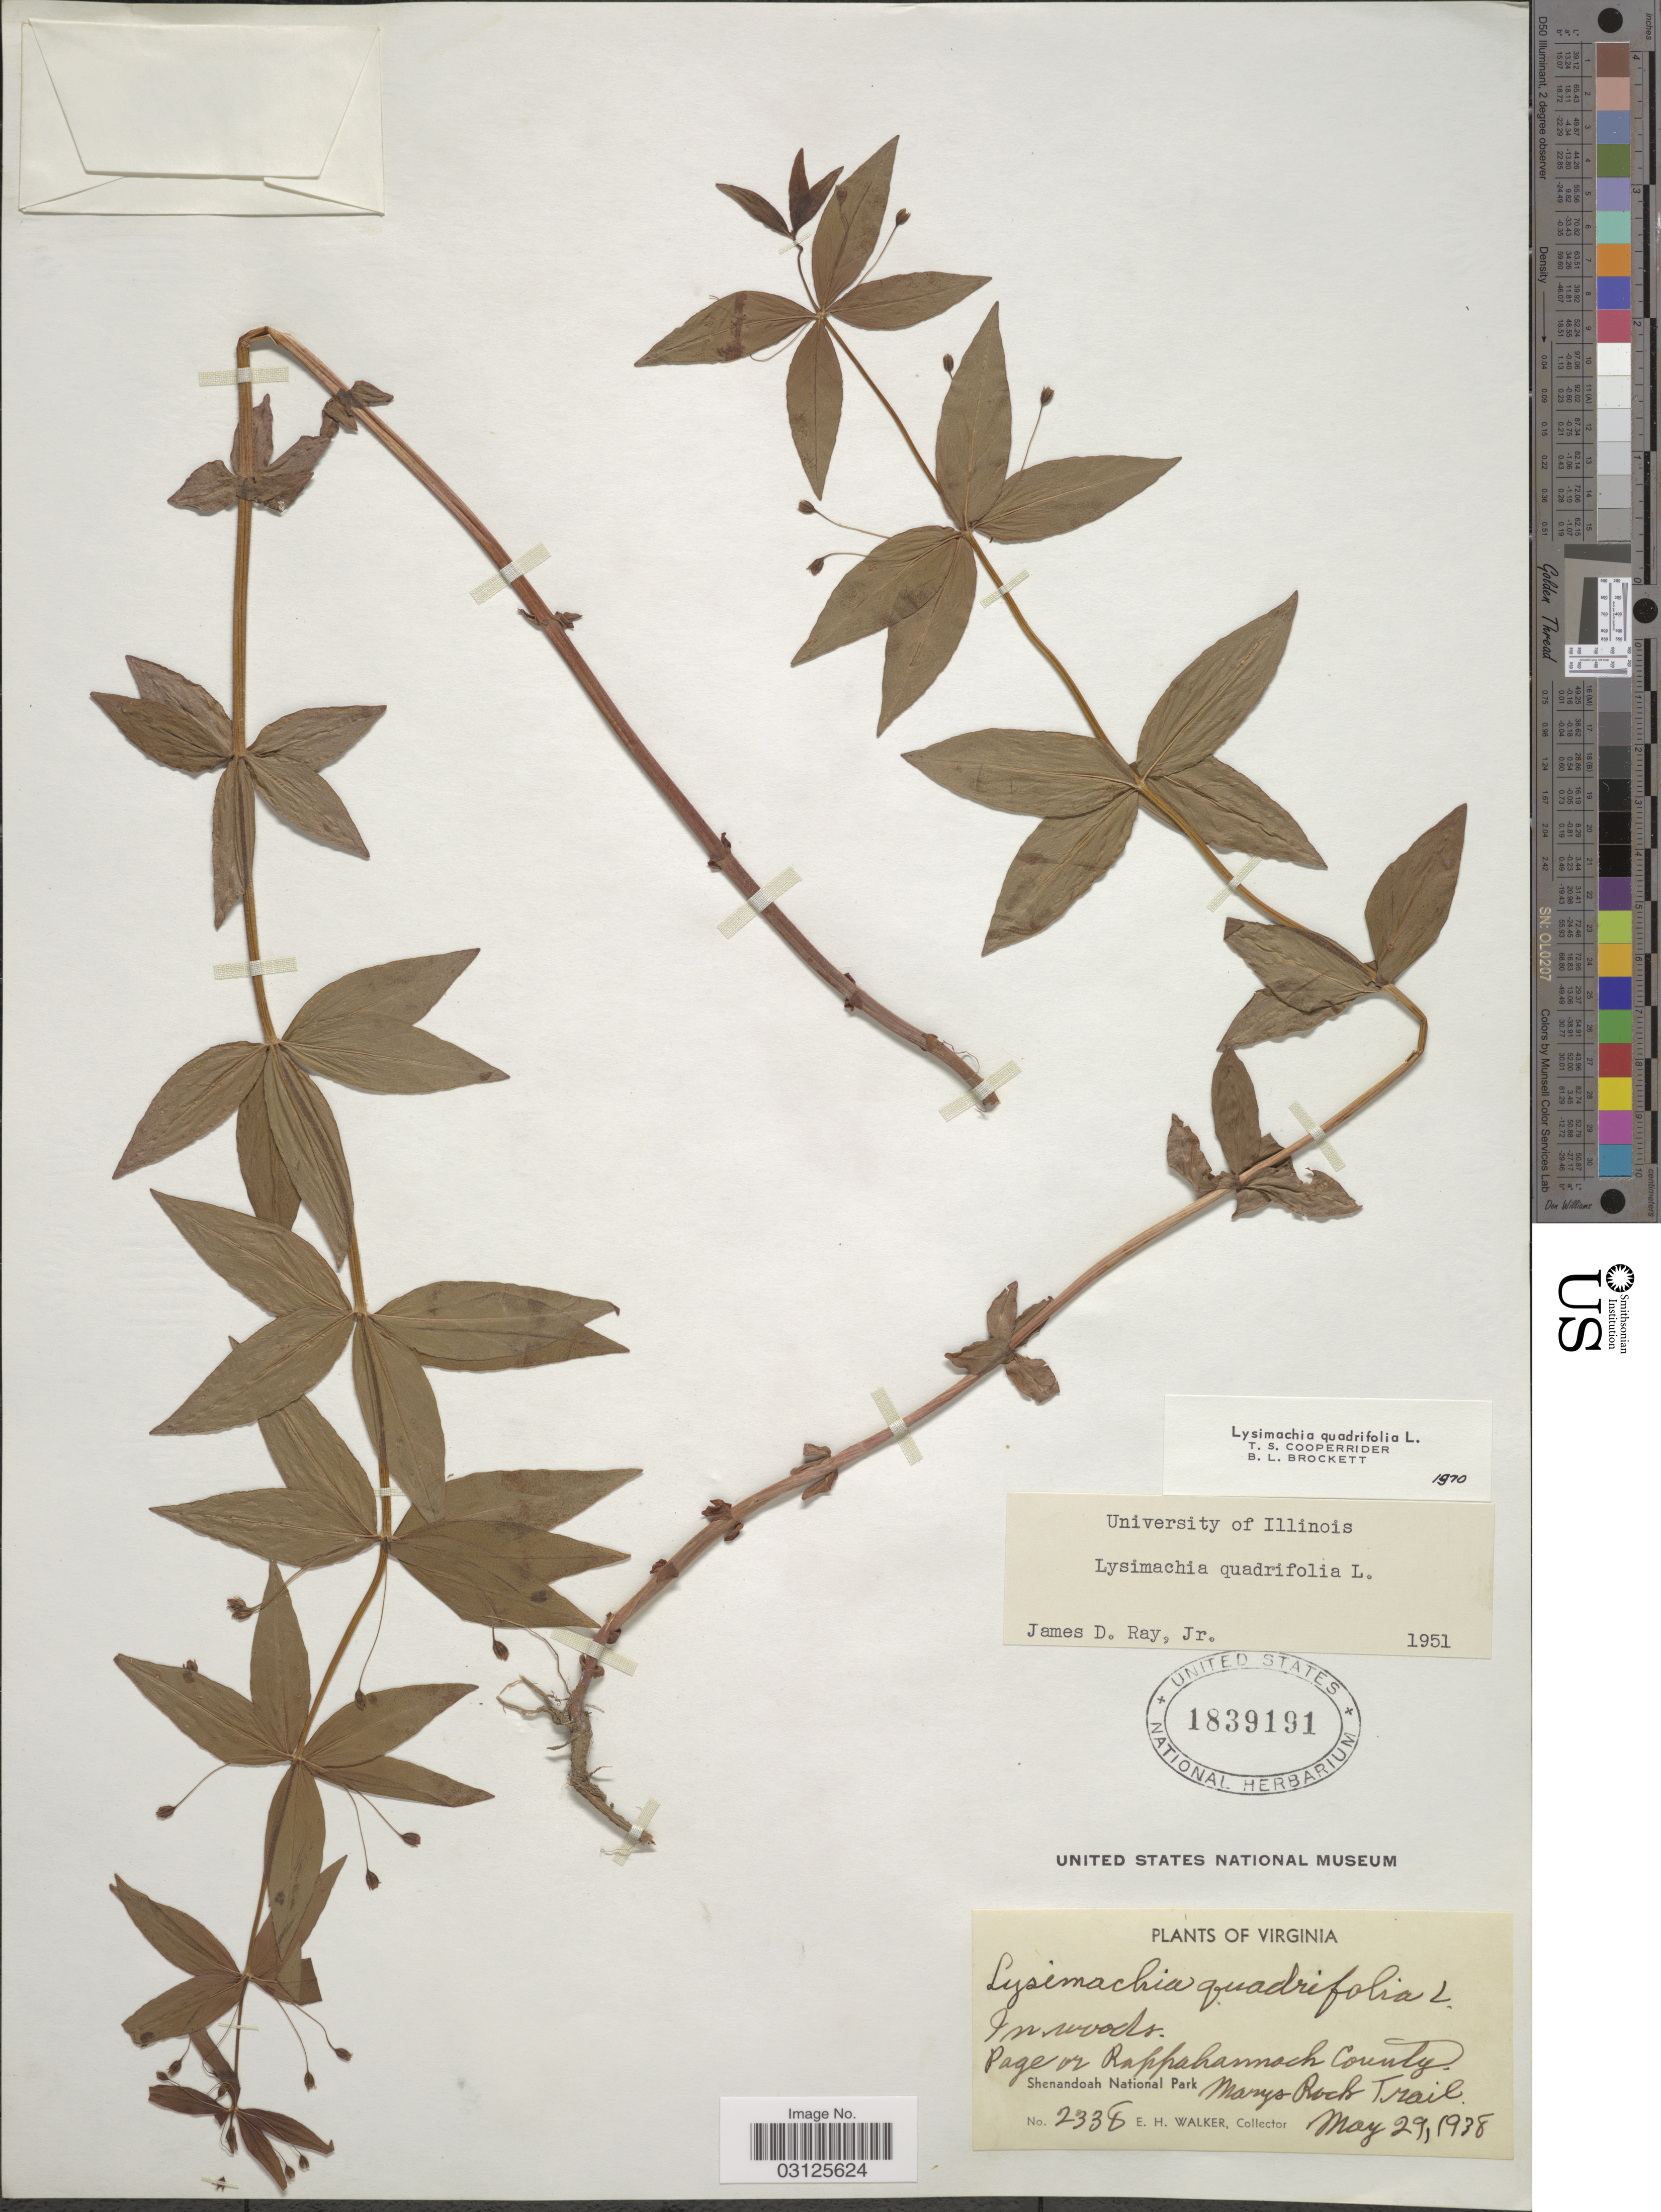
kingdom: Plantae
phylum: Tracheophyta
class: Magnoliopsida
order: Ericales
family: Primulaceae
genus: Lysimachia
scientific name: Lysimachia quadrifolia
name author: L.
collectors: E. H. Walker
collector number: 2338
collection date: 1938-05-29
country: United States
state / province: Virginia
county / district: Page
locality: Page or Rappahannock County. Shenandoah National Park, Marys Rock Trail.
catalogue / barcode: US 1839191